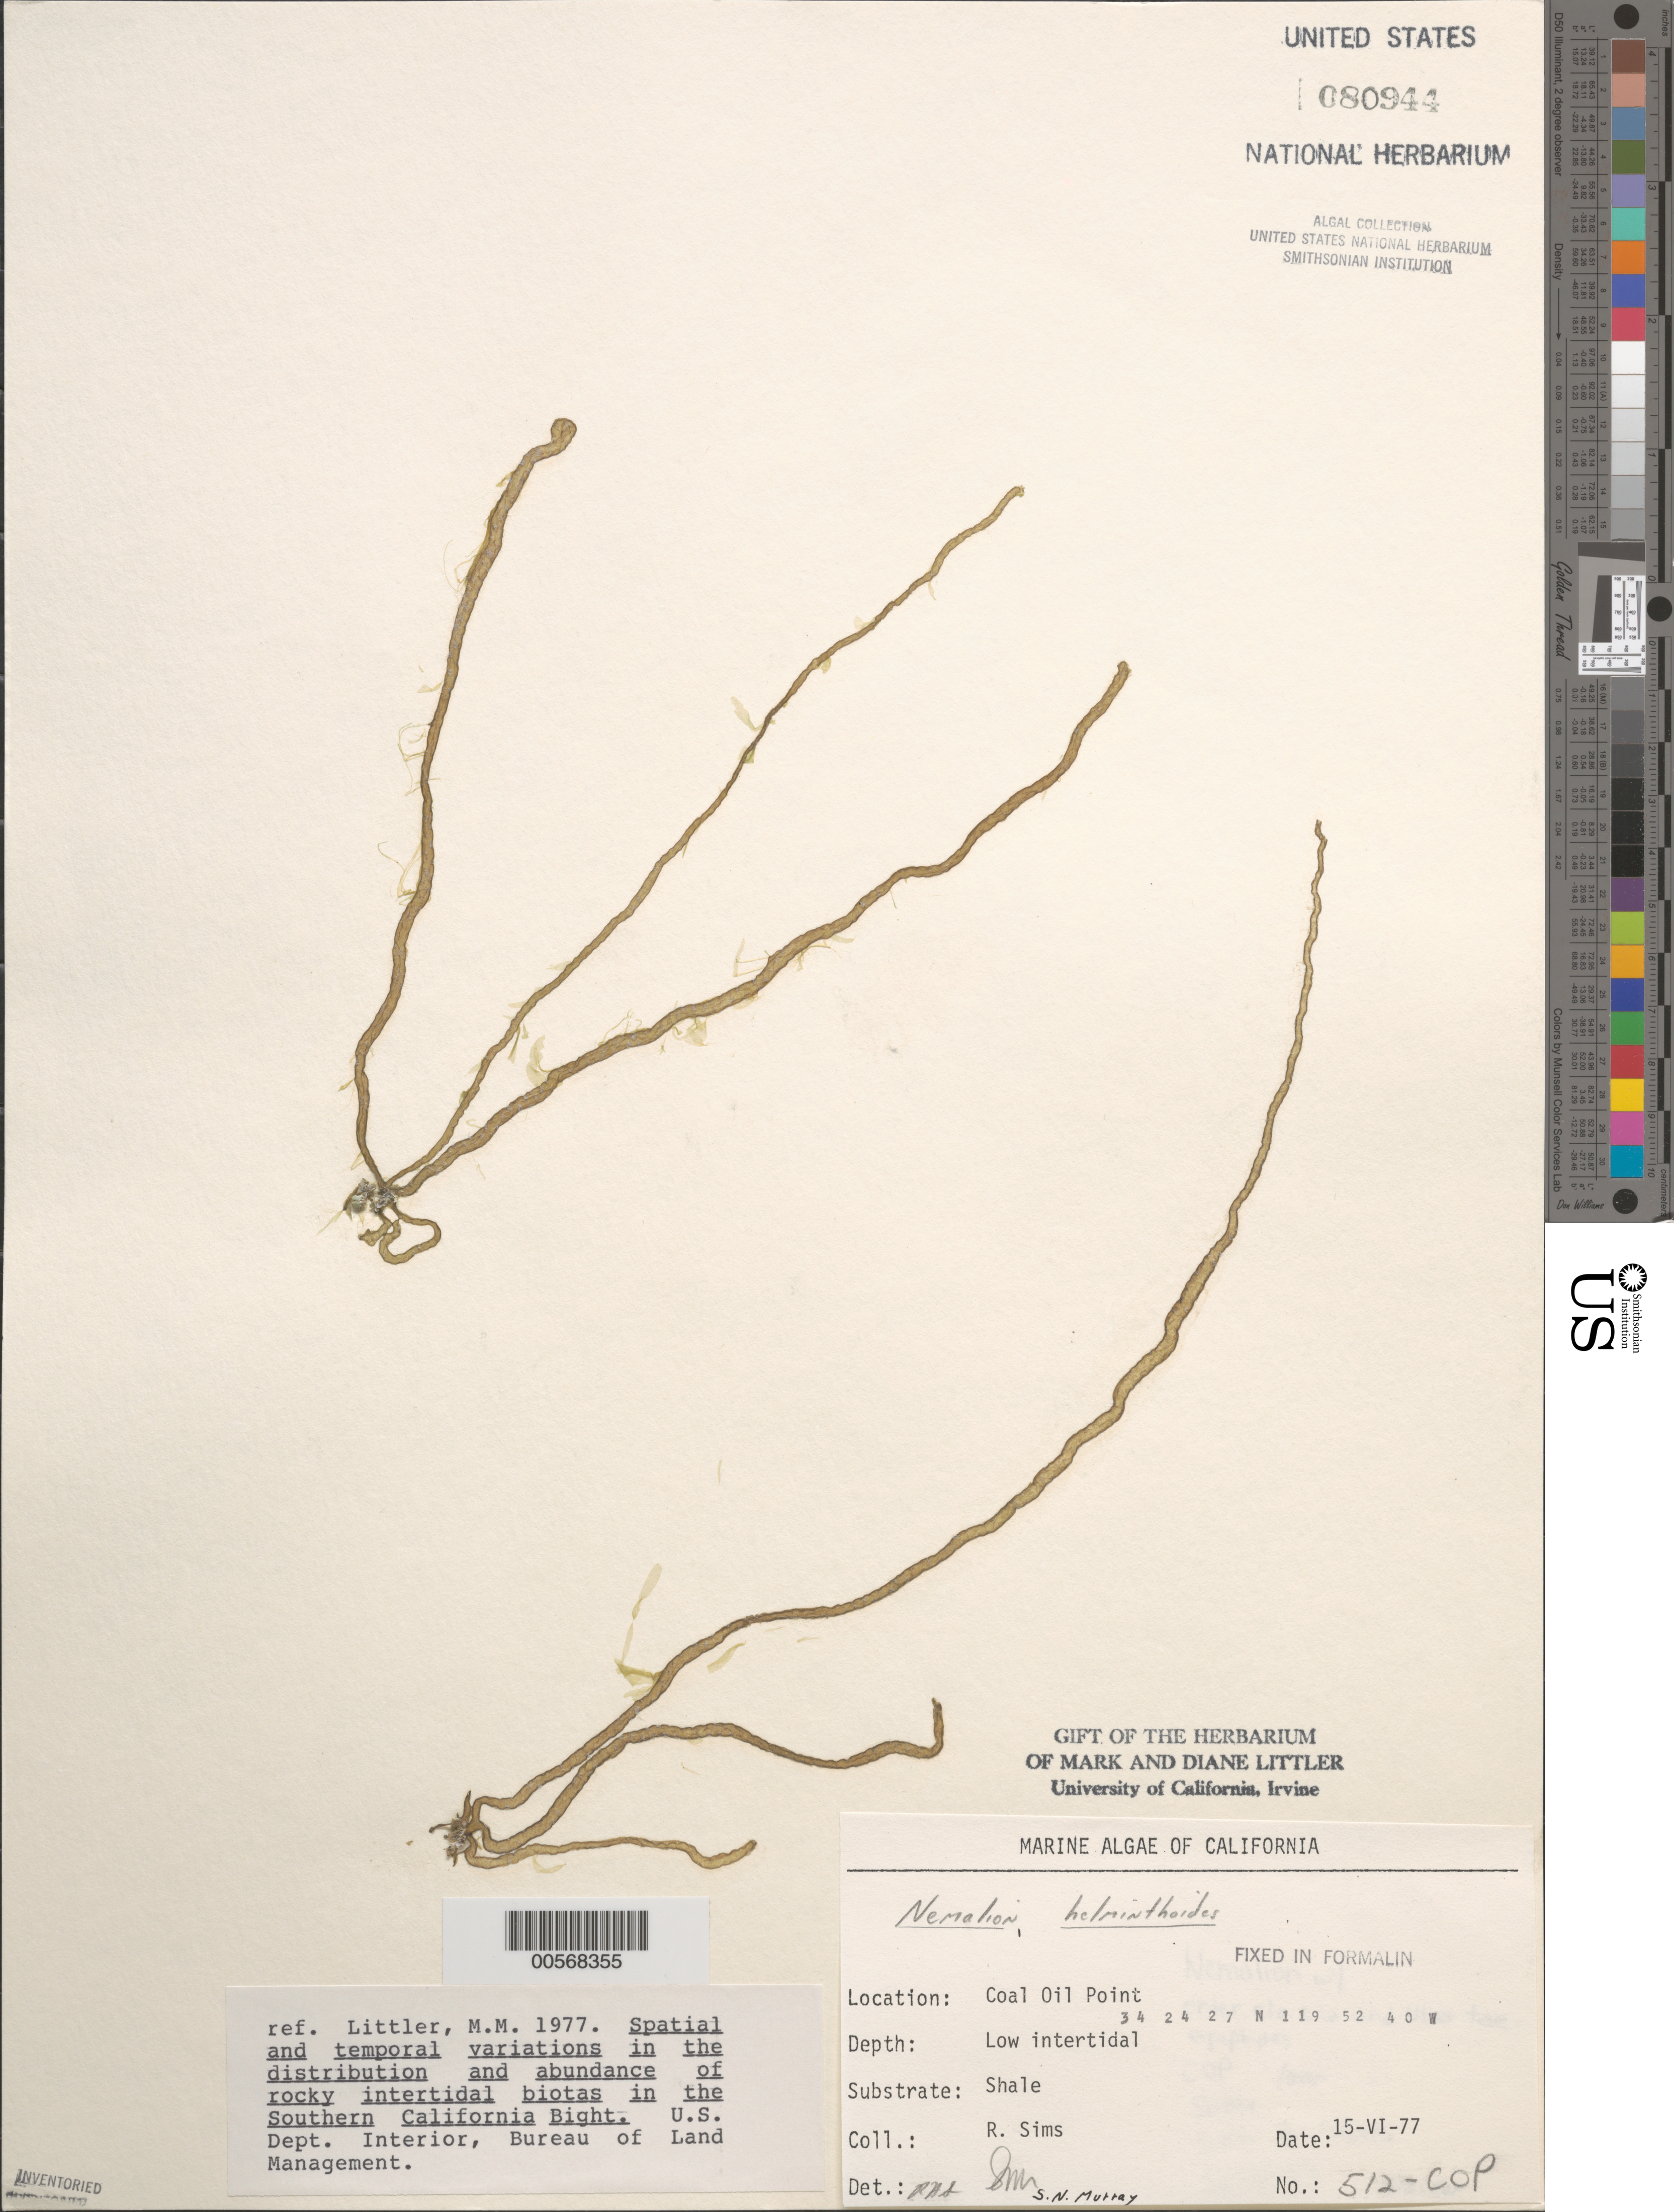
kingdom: Plantae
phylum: Rhodophyta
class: Florideophyceae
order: Nemaliales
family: Nemaliaceae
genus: Nemalion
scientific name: Nemalion multifidum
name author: (Lyngb.) Chauvin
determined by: Algae name updating Project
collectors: R. H. Sims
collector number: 512-cop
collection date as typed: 15 Jun 1977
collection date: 1977-06-15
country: United States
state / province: California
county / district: Santa Barbara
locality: Coal Oil Point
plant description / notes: BLM-SOCALBIGHT Rocky Intertidal Survey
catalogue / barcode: US 80944